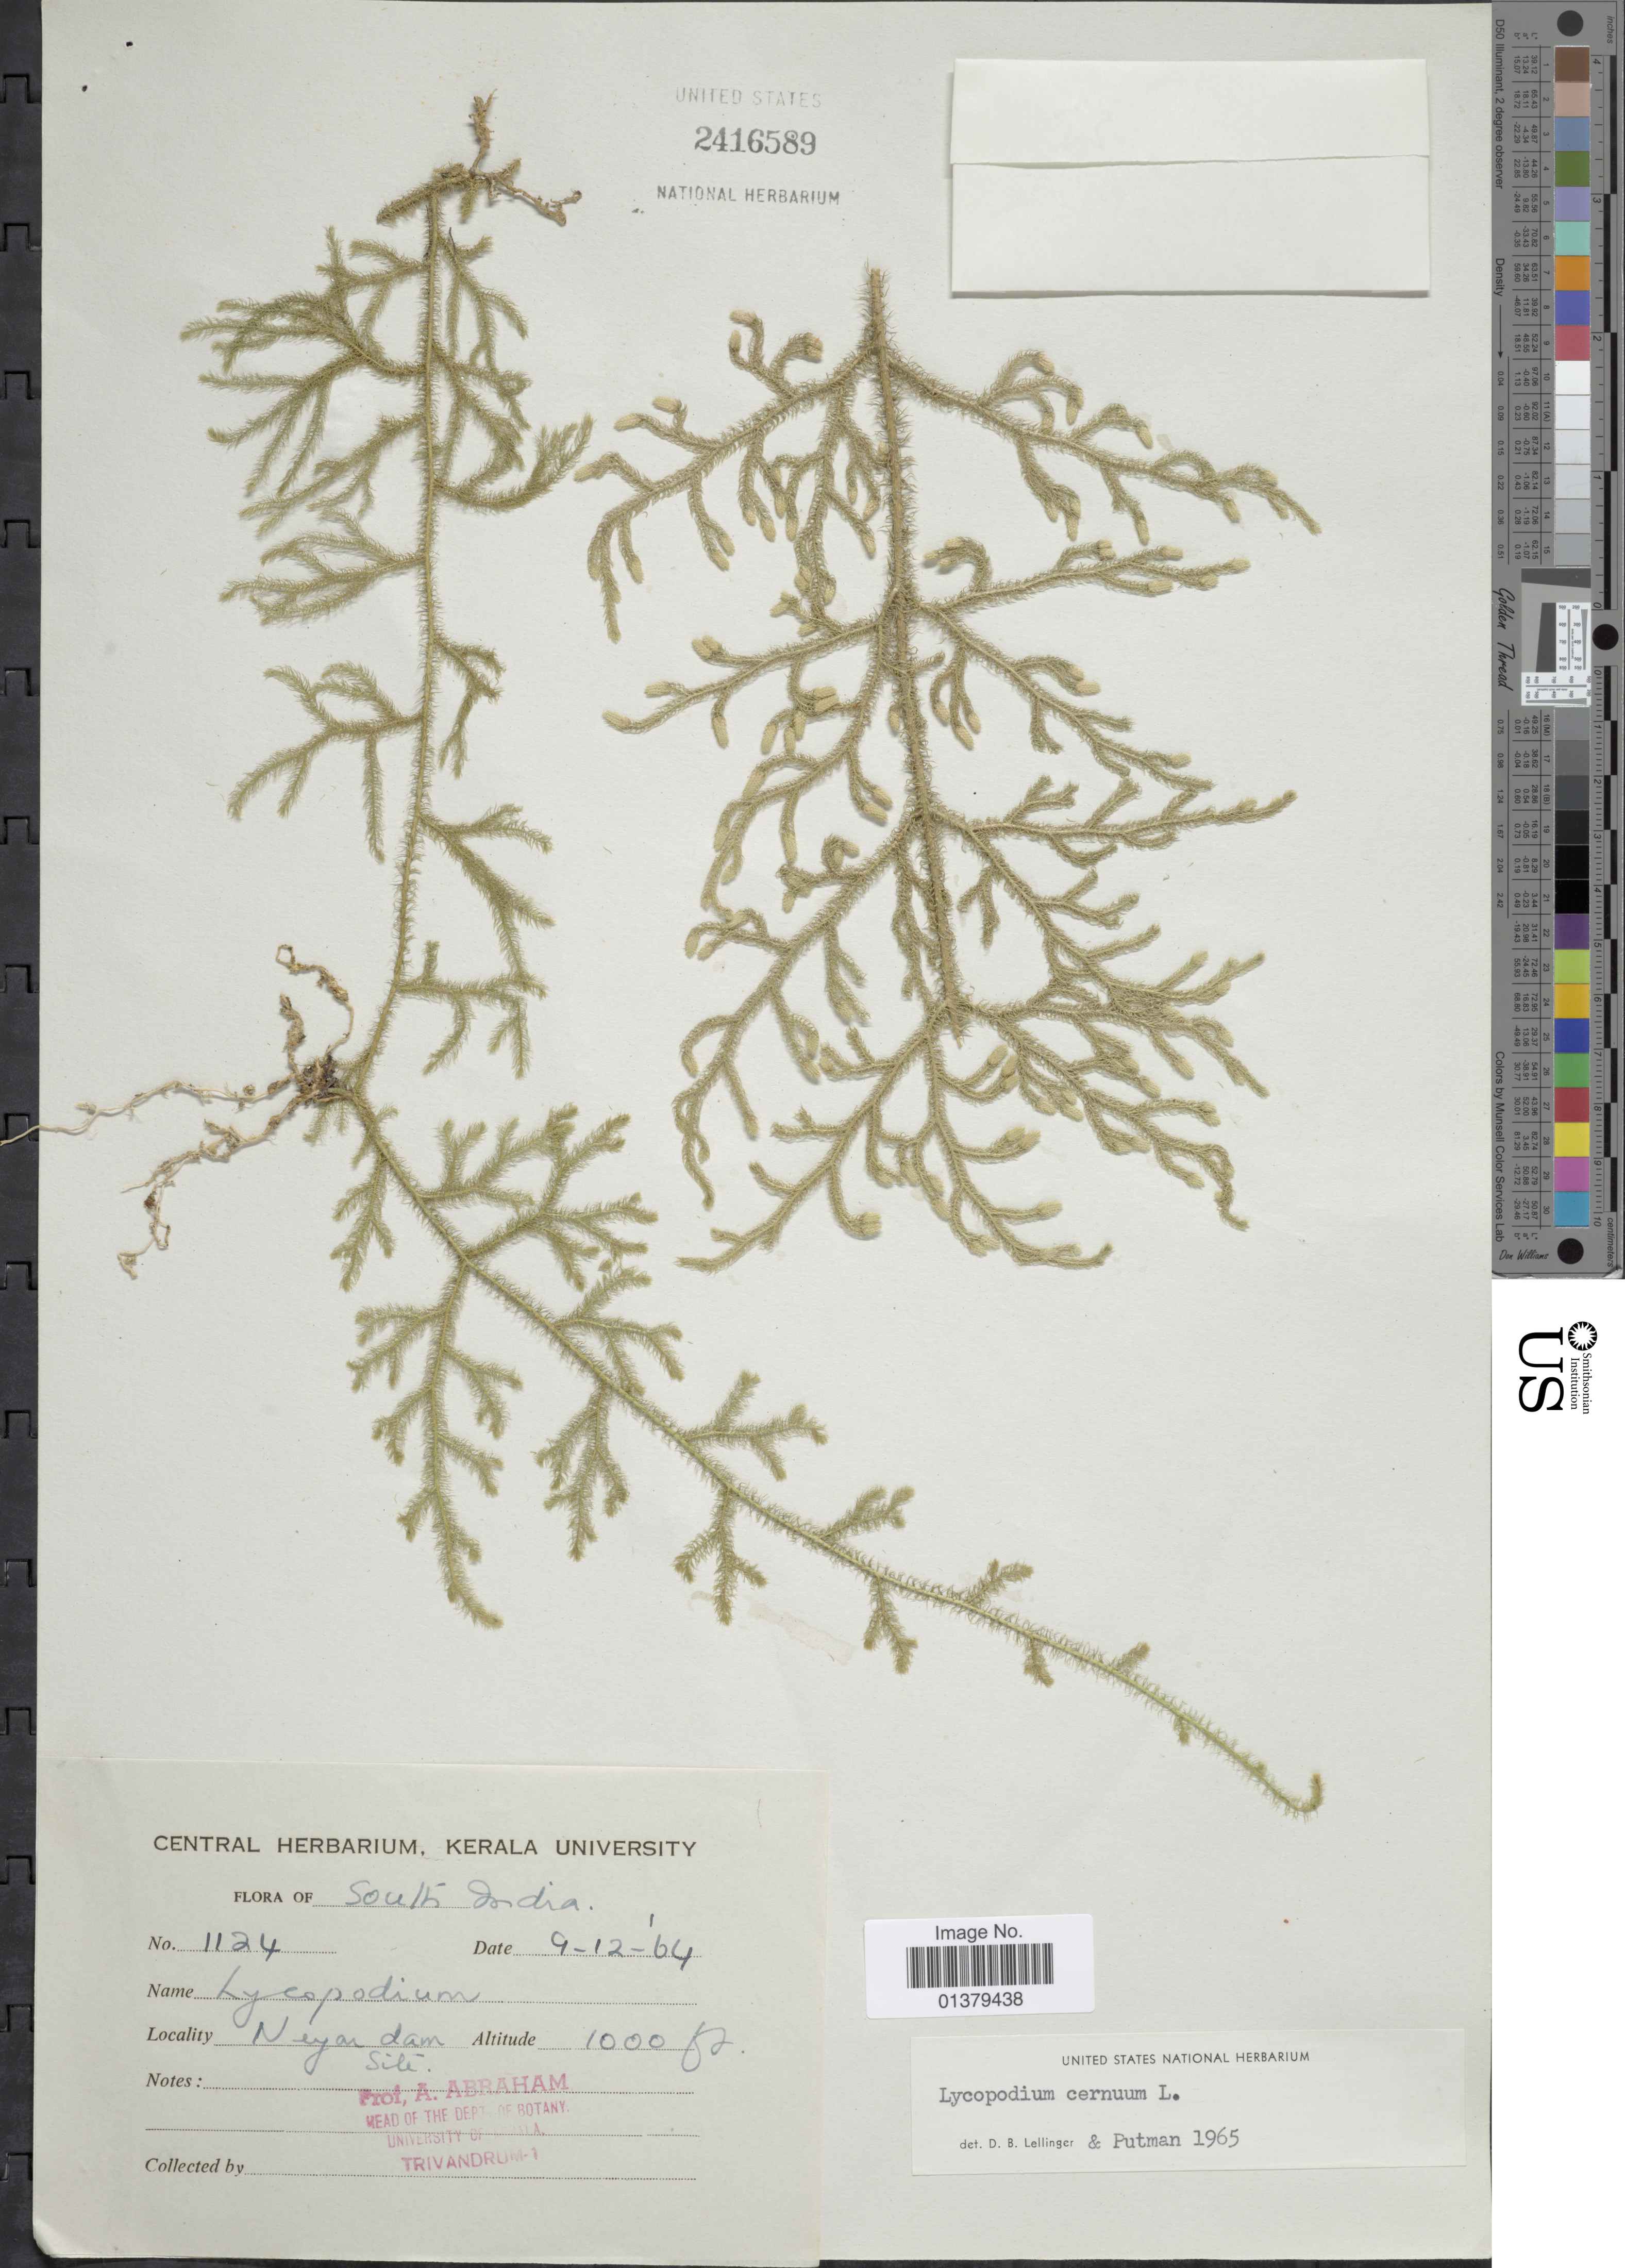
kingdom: Plantae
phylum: Tracheophyta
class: Lycopodiopsida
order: Lycopodiales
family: Lycopodiaceae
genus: Palhinhaea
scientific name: Palhinhaea cernua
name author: (L.) Vasc. & Franco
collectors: A. Abraham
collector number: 1124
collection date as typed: Transcribed d/m/y: 9/12/64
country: India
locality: South India, Neyardam Silé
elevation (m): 305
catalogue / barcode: US 2416589